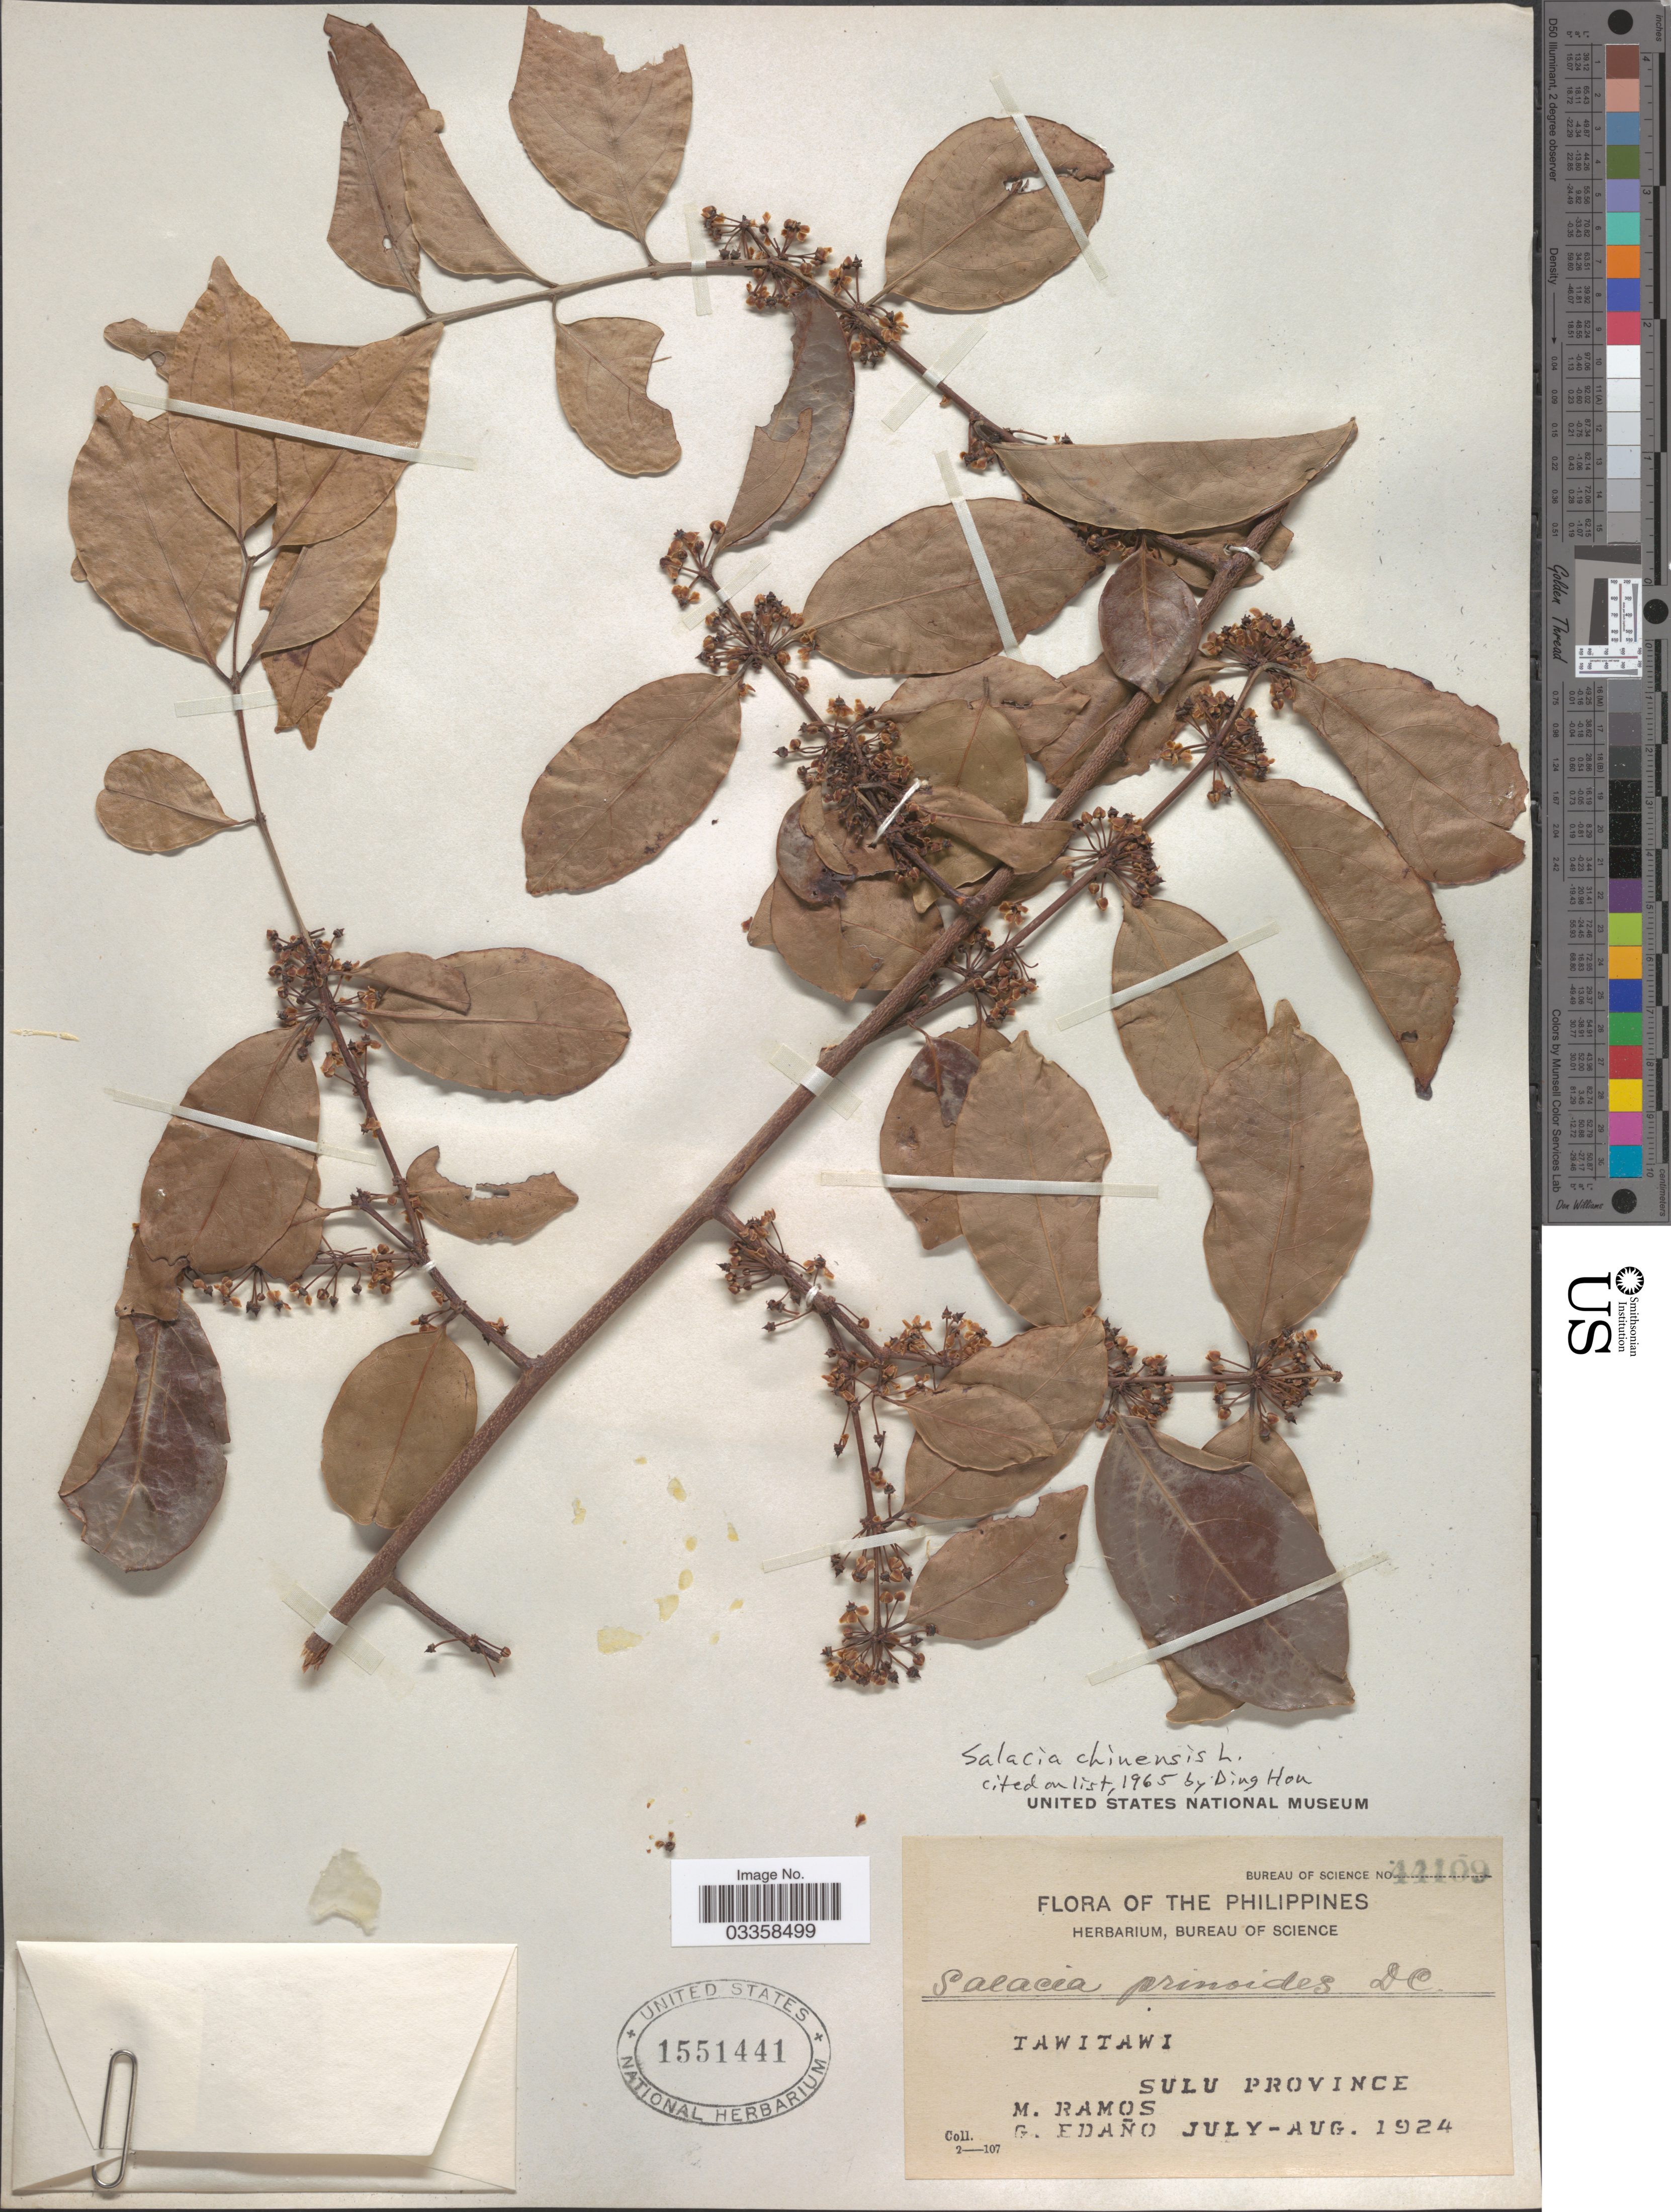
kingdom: Plantae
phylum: Tracheophyta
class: Magnoliopsida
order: Celastrales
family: Celastraceae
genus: Salacia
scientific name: Salacia chinensis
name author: L.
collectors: M. Ramos & G. Edaño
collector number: Bureau of Science 44109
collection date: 1924-07/1924-08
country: Philippines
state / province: Muslim Mindanao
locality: Tawitawi. Sulu Province.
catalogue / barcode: US 1551441